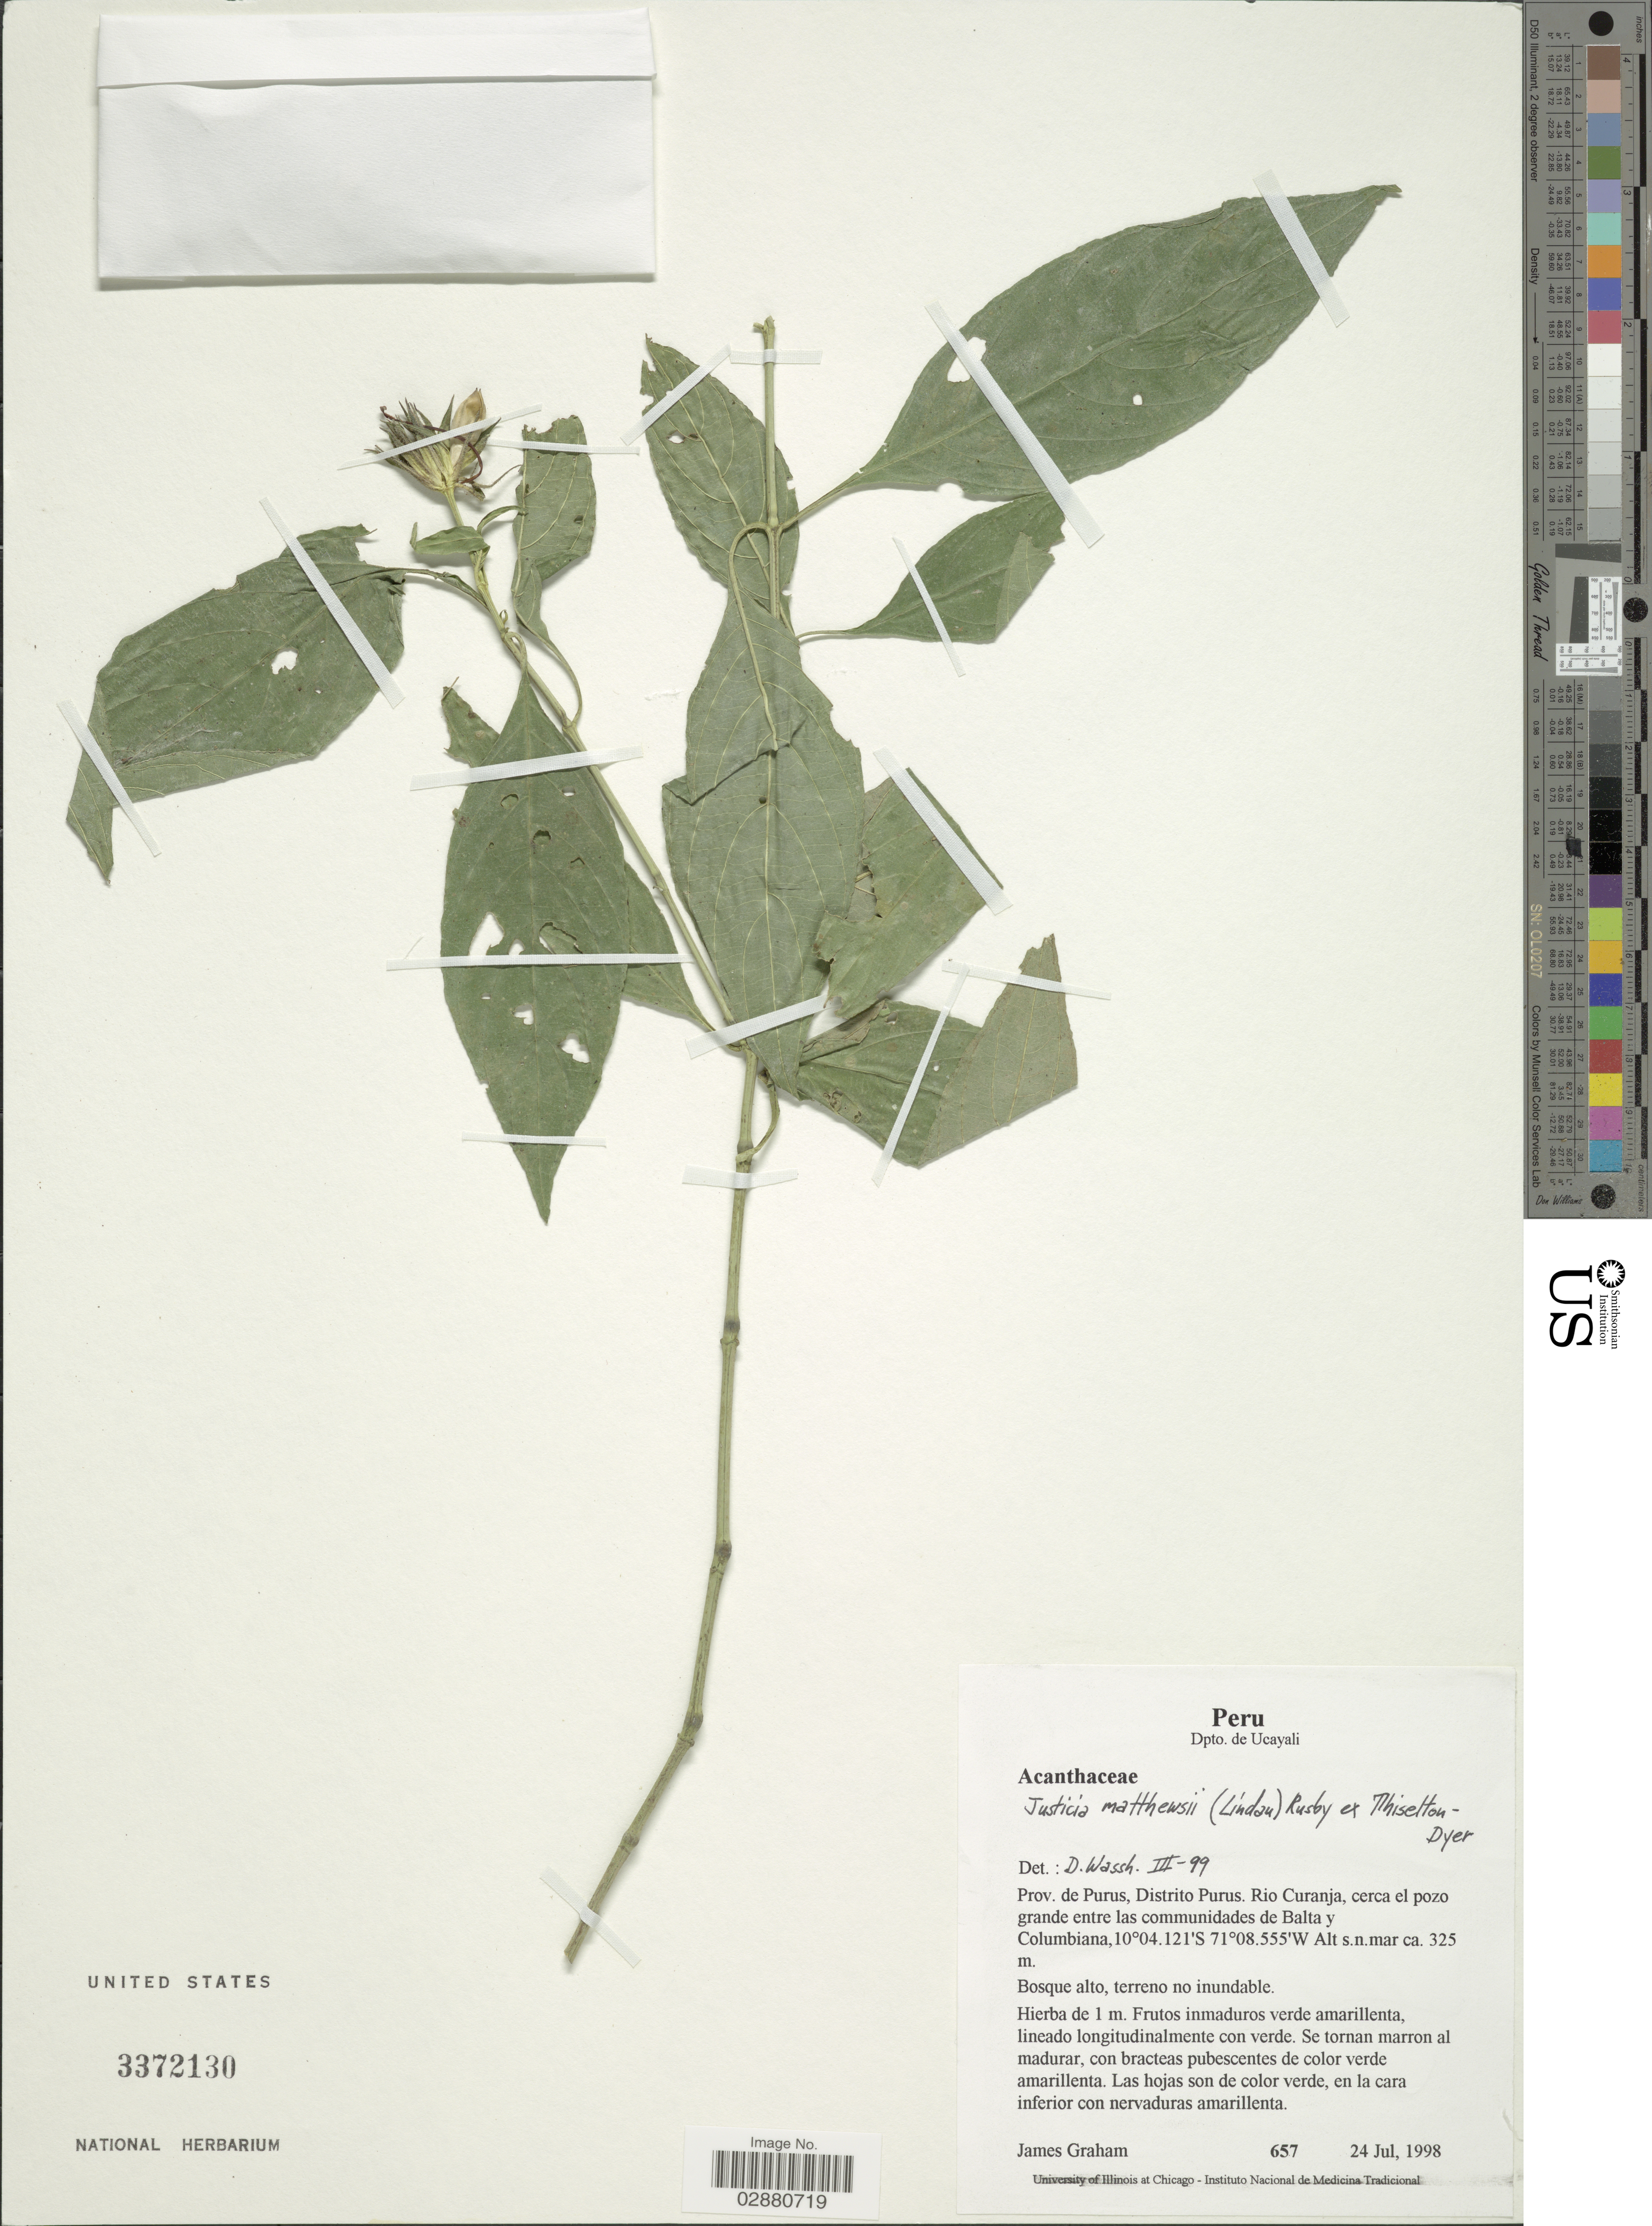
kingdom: Plantae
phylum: Tracheophyta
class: Magnoliopsida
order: Lamiales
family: Acanthaceae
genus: Justicia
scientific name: Justicia rusbyi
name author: (Lindau) V.A.W. Graham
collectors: J. Graham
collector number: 657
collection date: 1998-07-24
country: Peru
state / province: Ucayali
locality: Dpto. de Ucayali. Prov. de Purus, Distrito Purus. Rio Curanja, cerca el pozo grande entre las comunidades de Balta y Columbiana.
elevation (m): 325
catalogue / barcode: US 3372130